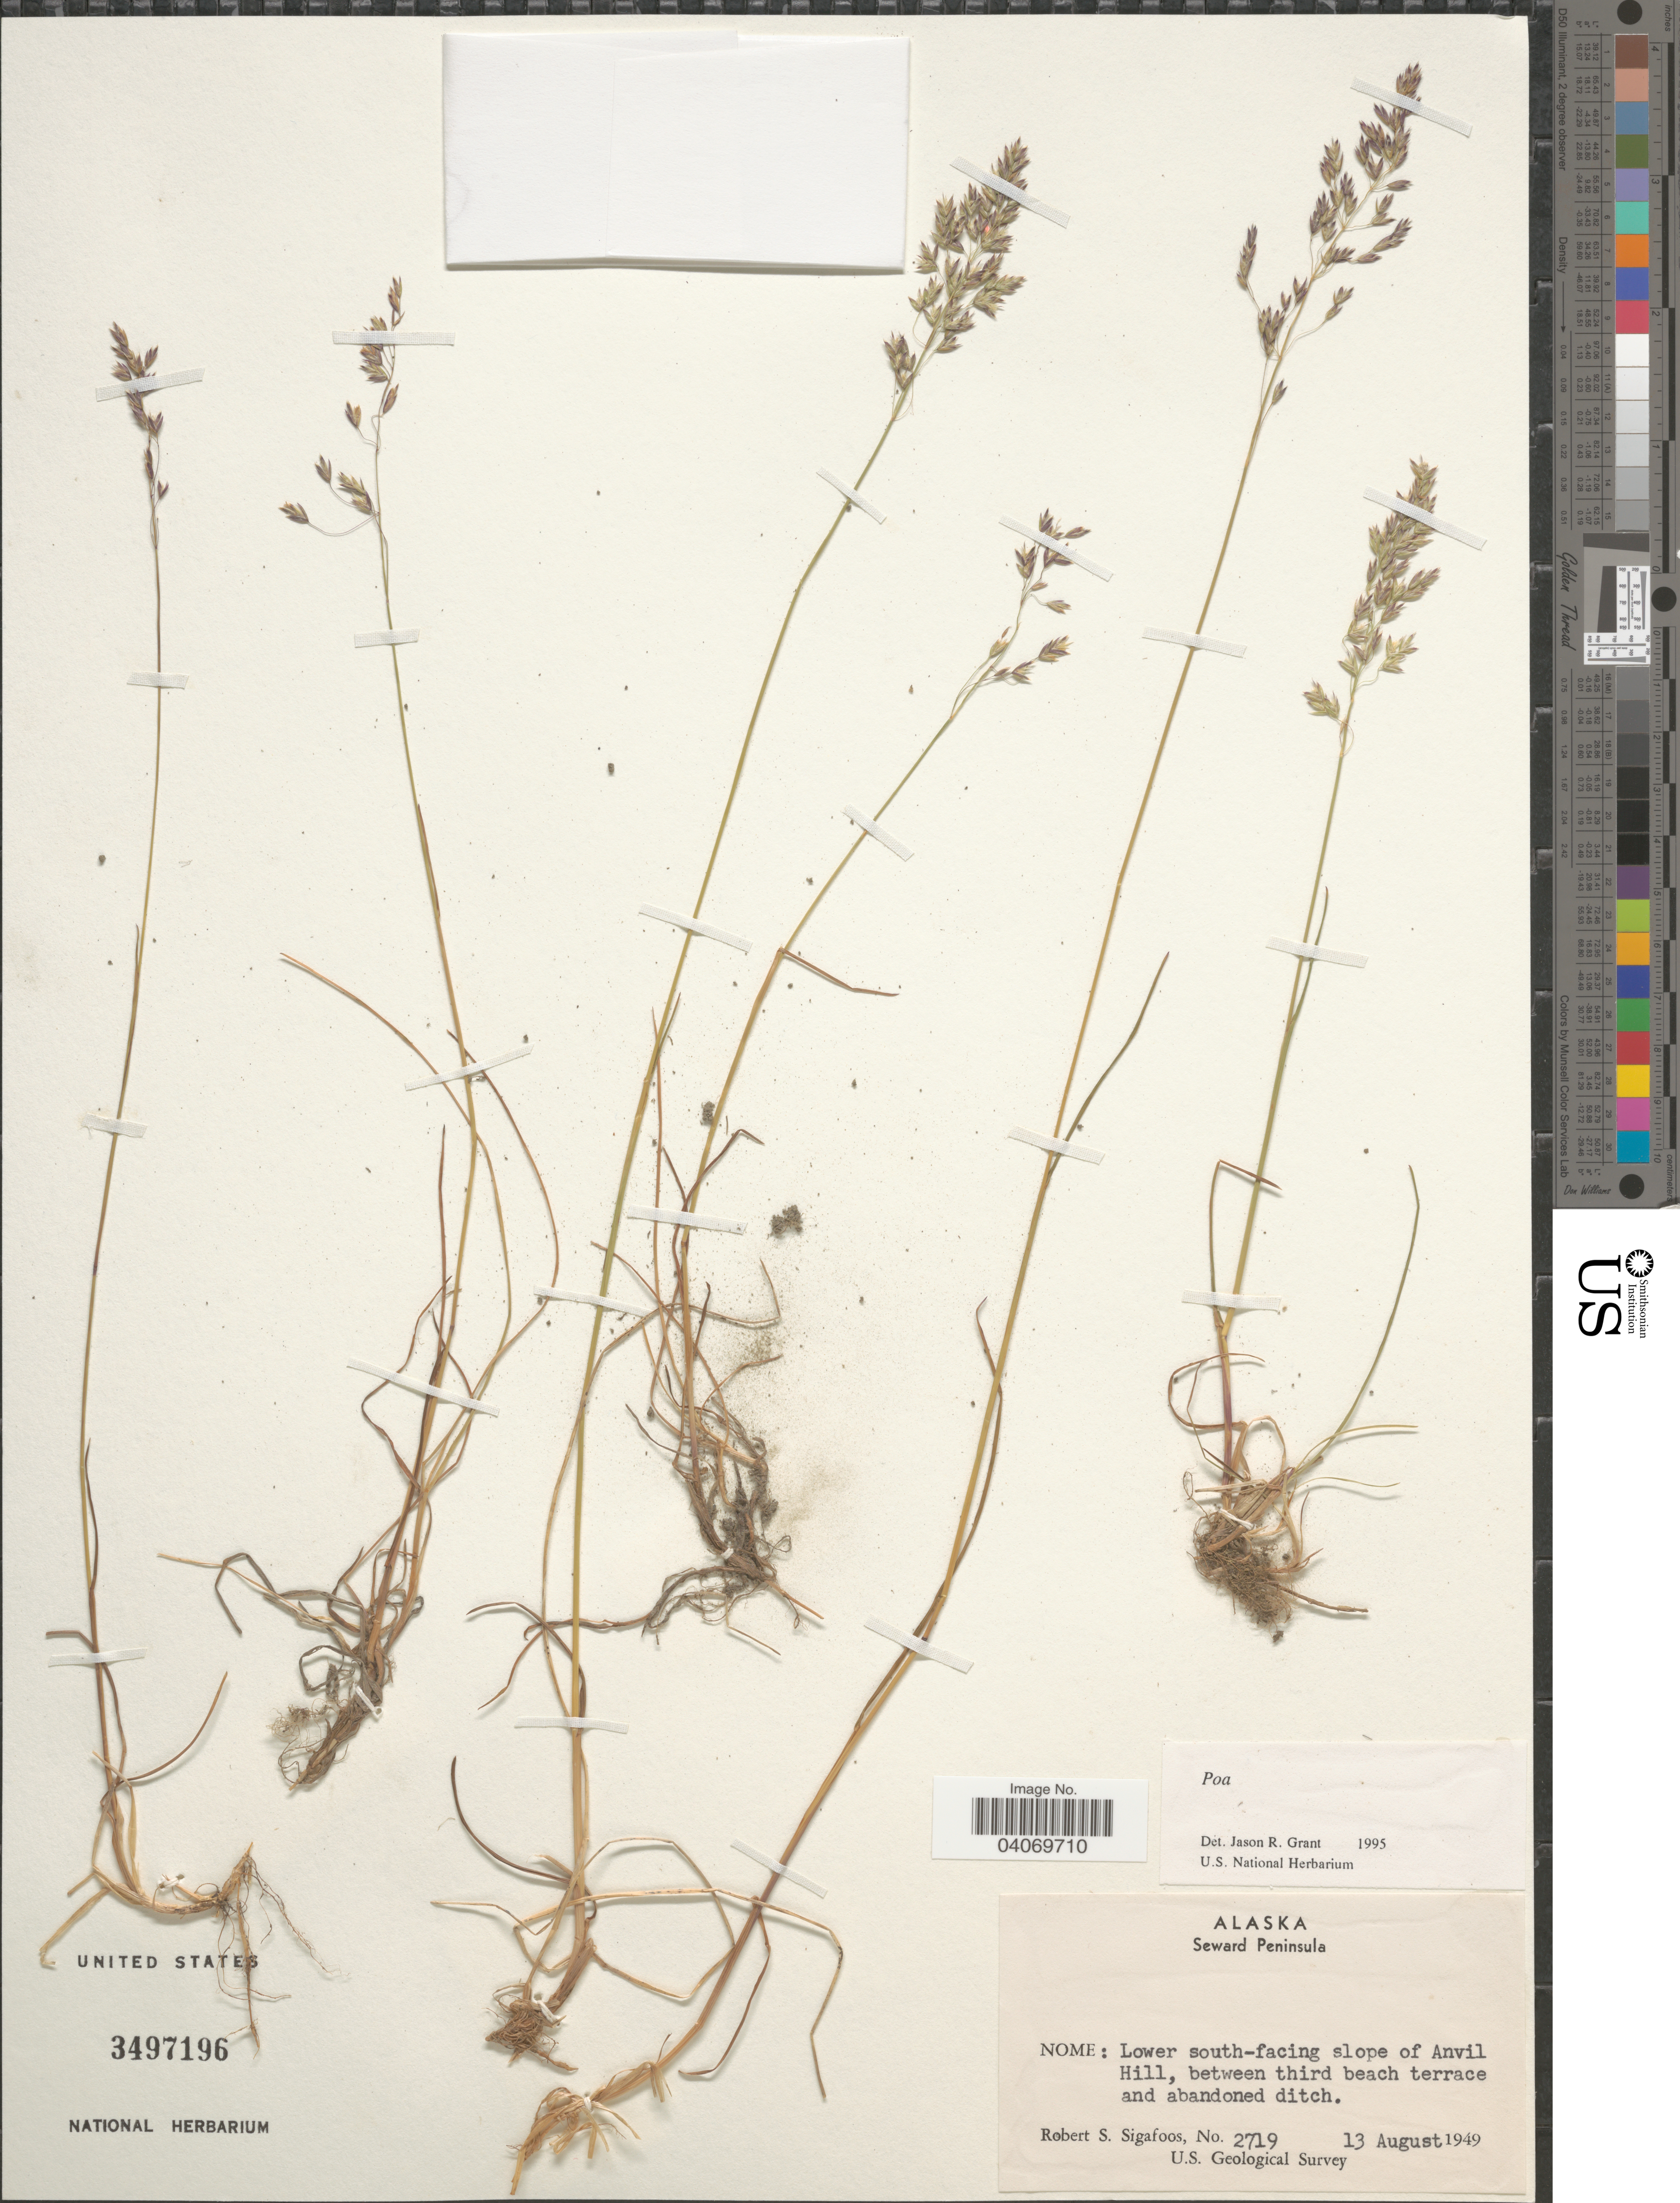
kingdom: Plantae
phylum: Tracheophyta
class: Liliopsida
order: Poales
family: Poaceae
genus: Poa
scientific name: Poa sp.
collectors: R. Sigafoos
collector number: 2719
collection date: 1949-08-13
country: United States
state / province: Alaska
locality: Seward Peninsula. Nome: Lower south-facing slope of Anvil Hill, between third beach terrace and abandoned ditch. U.S. Geological Survey.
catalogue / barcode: US 3497196